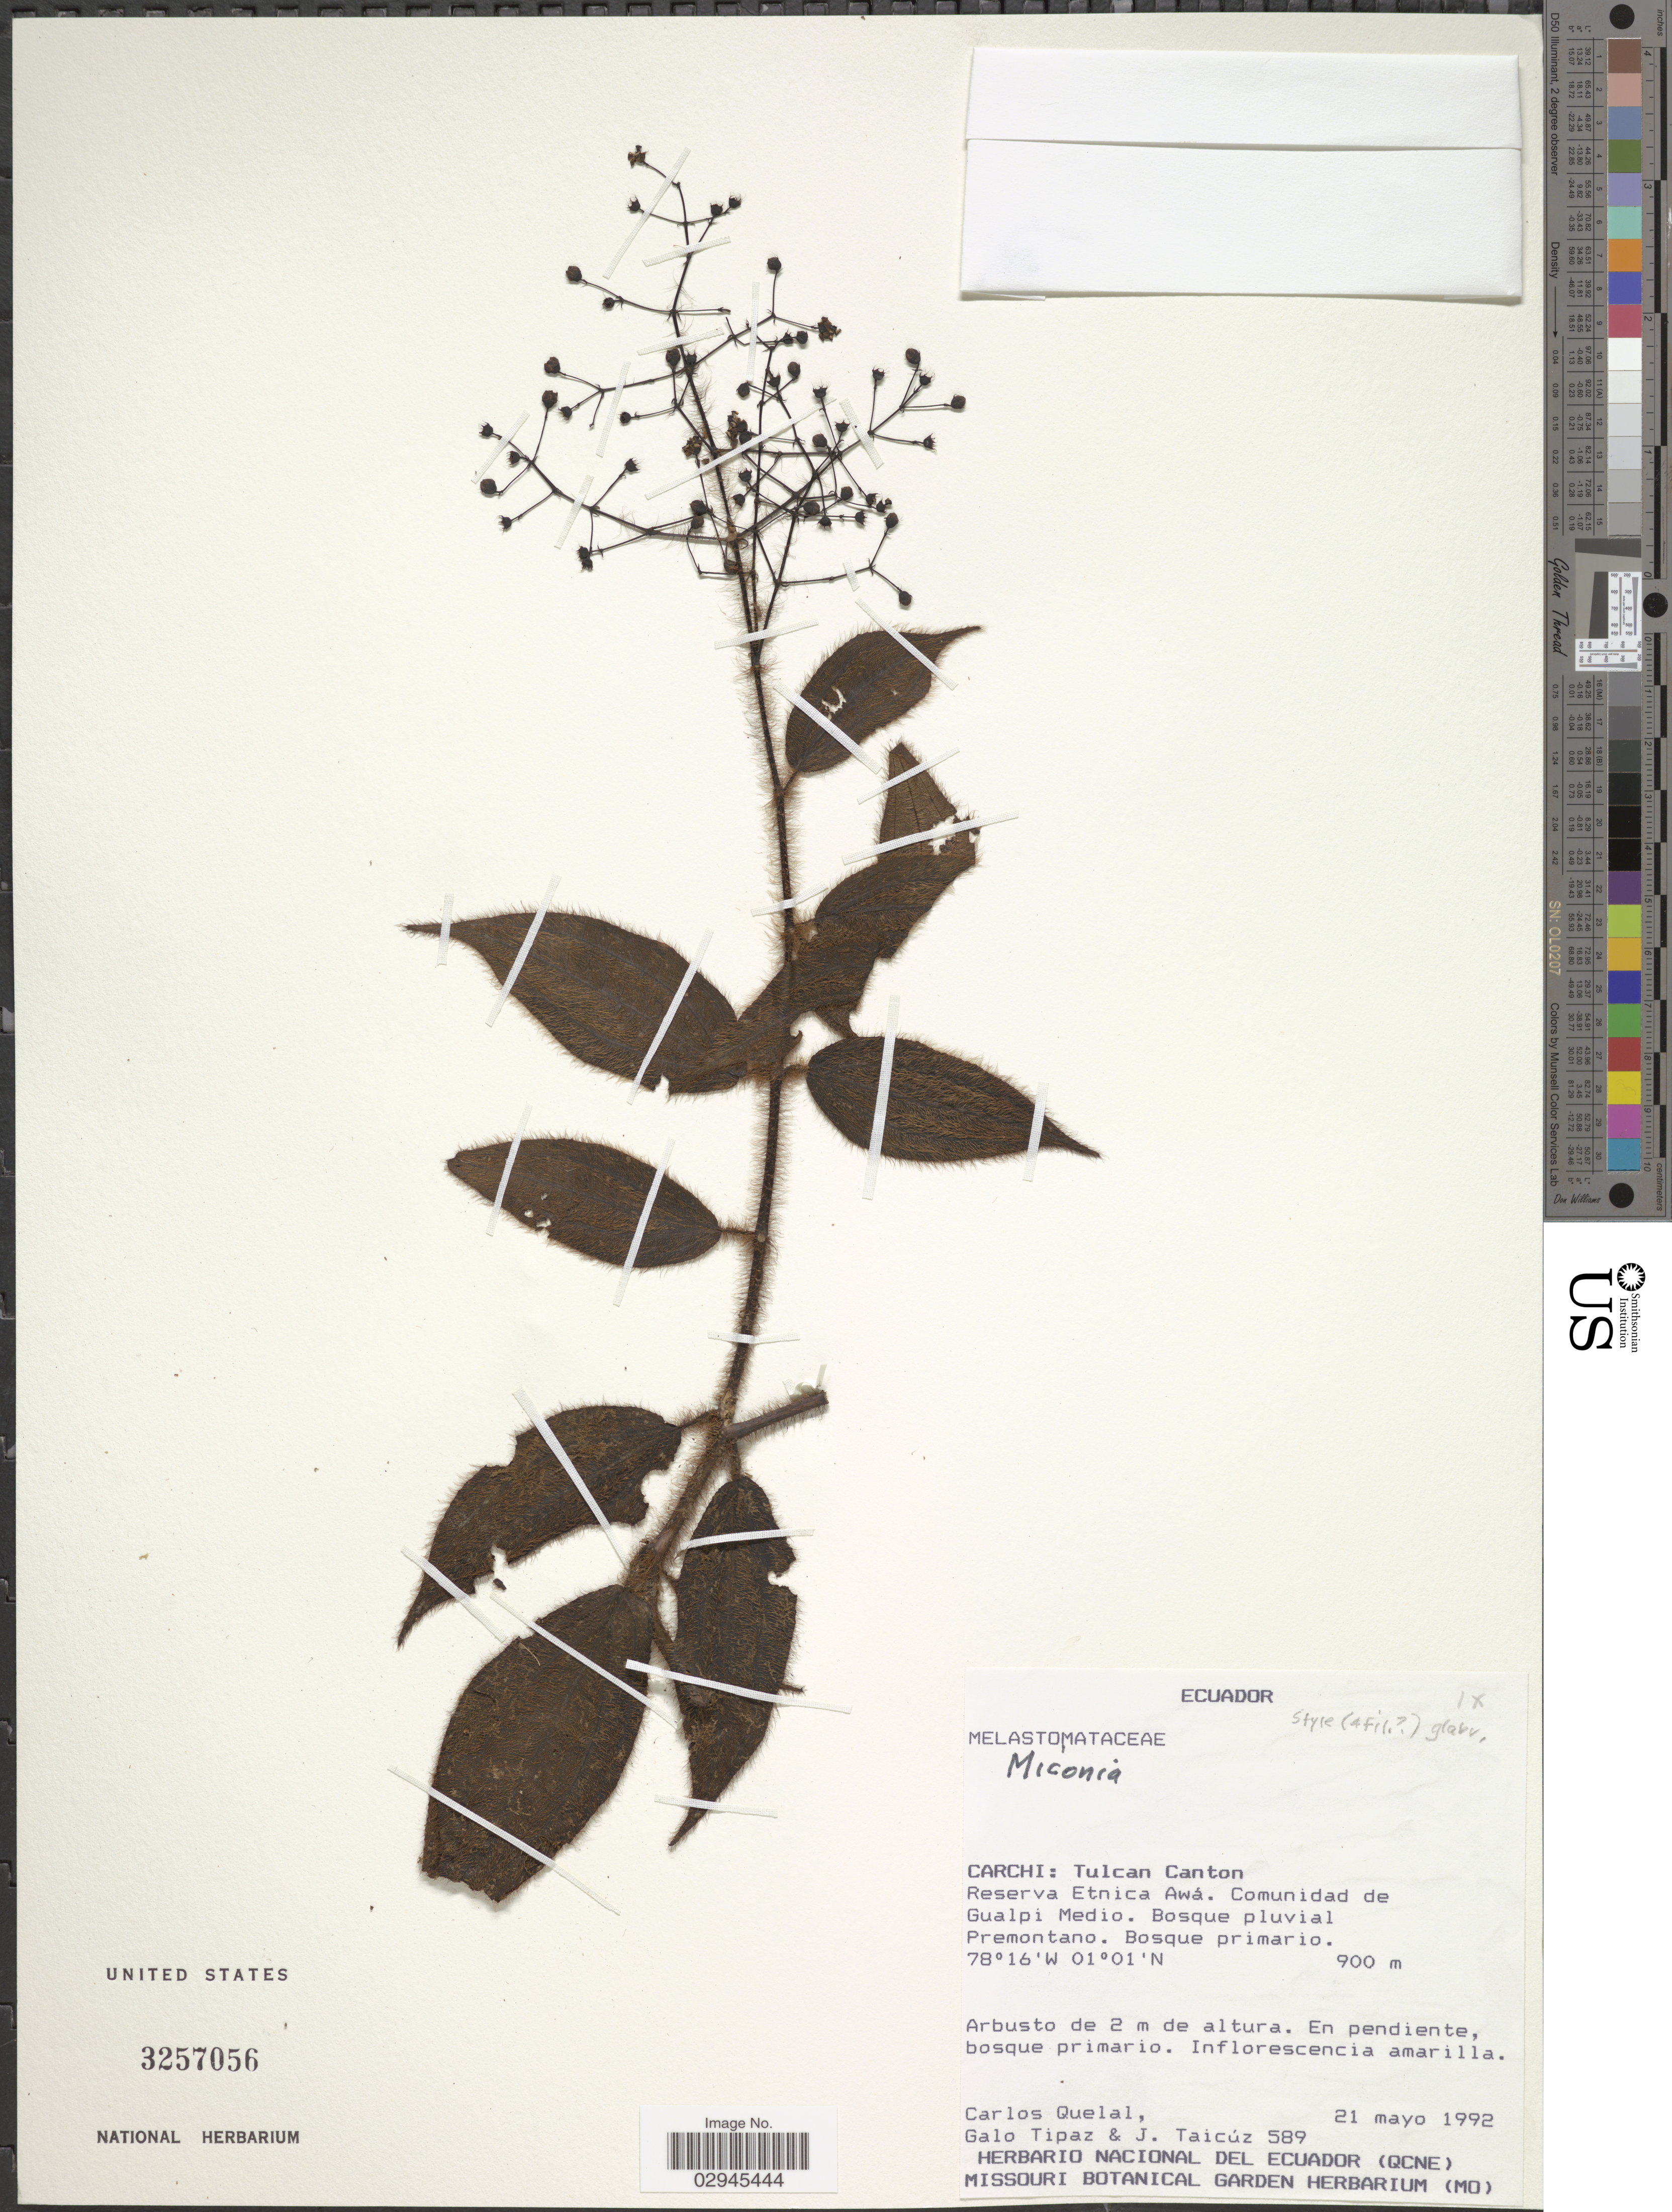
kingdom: Plantae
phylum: Tracheophyta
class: Magnoliopsida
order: Myrtales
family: Melastomataceae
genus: Miconia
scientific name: Miconia sp.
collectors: C. Quelal, G. Tipaz & J. Taicuz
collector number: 589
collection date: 1992-05-21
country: Ecuador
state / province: Carchi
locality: Tulcan Canton. Reserva Etnica Awá. Comunidad de Gualpi Medio. Bosque pluvial Premontano.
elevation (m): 900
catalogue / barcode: US 3257056